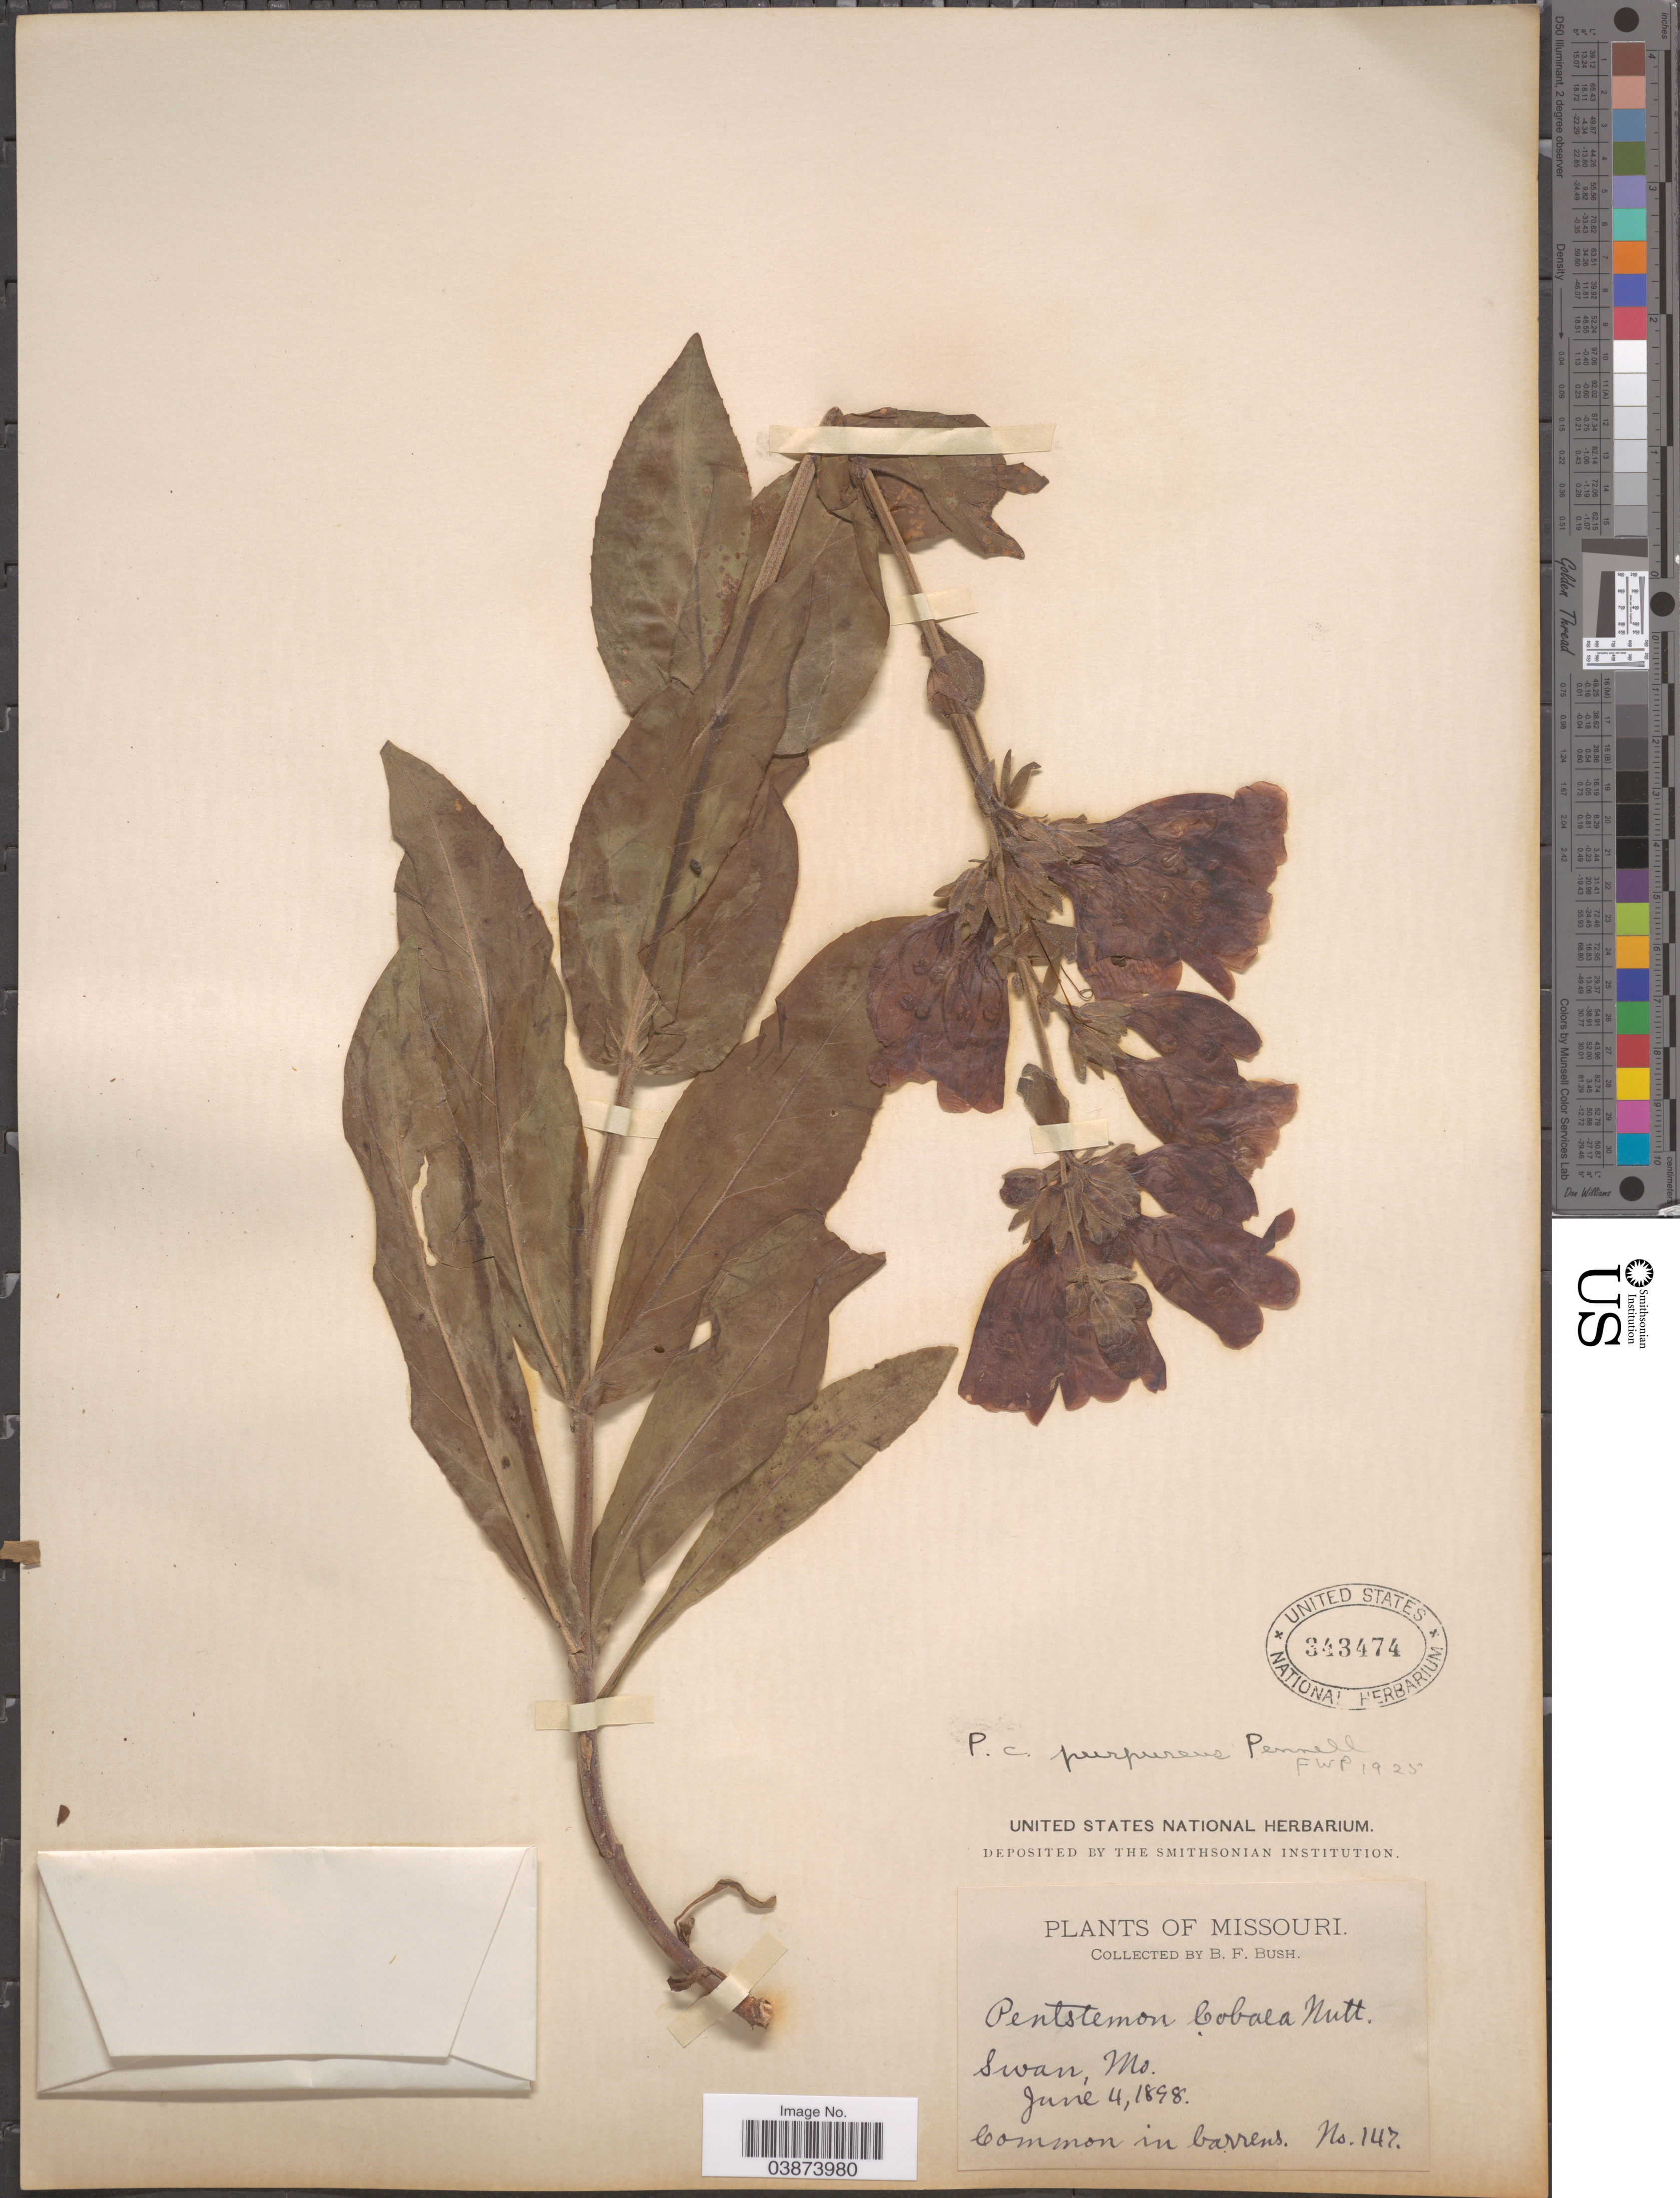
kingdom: Plantae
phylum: Tracheophyta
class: Magnoliopsida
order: Lamiales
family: Plantaginaceae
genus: Penstemon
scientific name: Penstemon cobaea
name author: (Nutt.)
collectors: B. F. Bush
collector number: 147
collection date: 1898-06-04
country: United States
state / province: Missouri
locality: Swan.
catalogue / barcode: US 343474